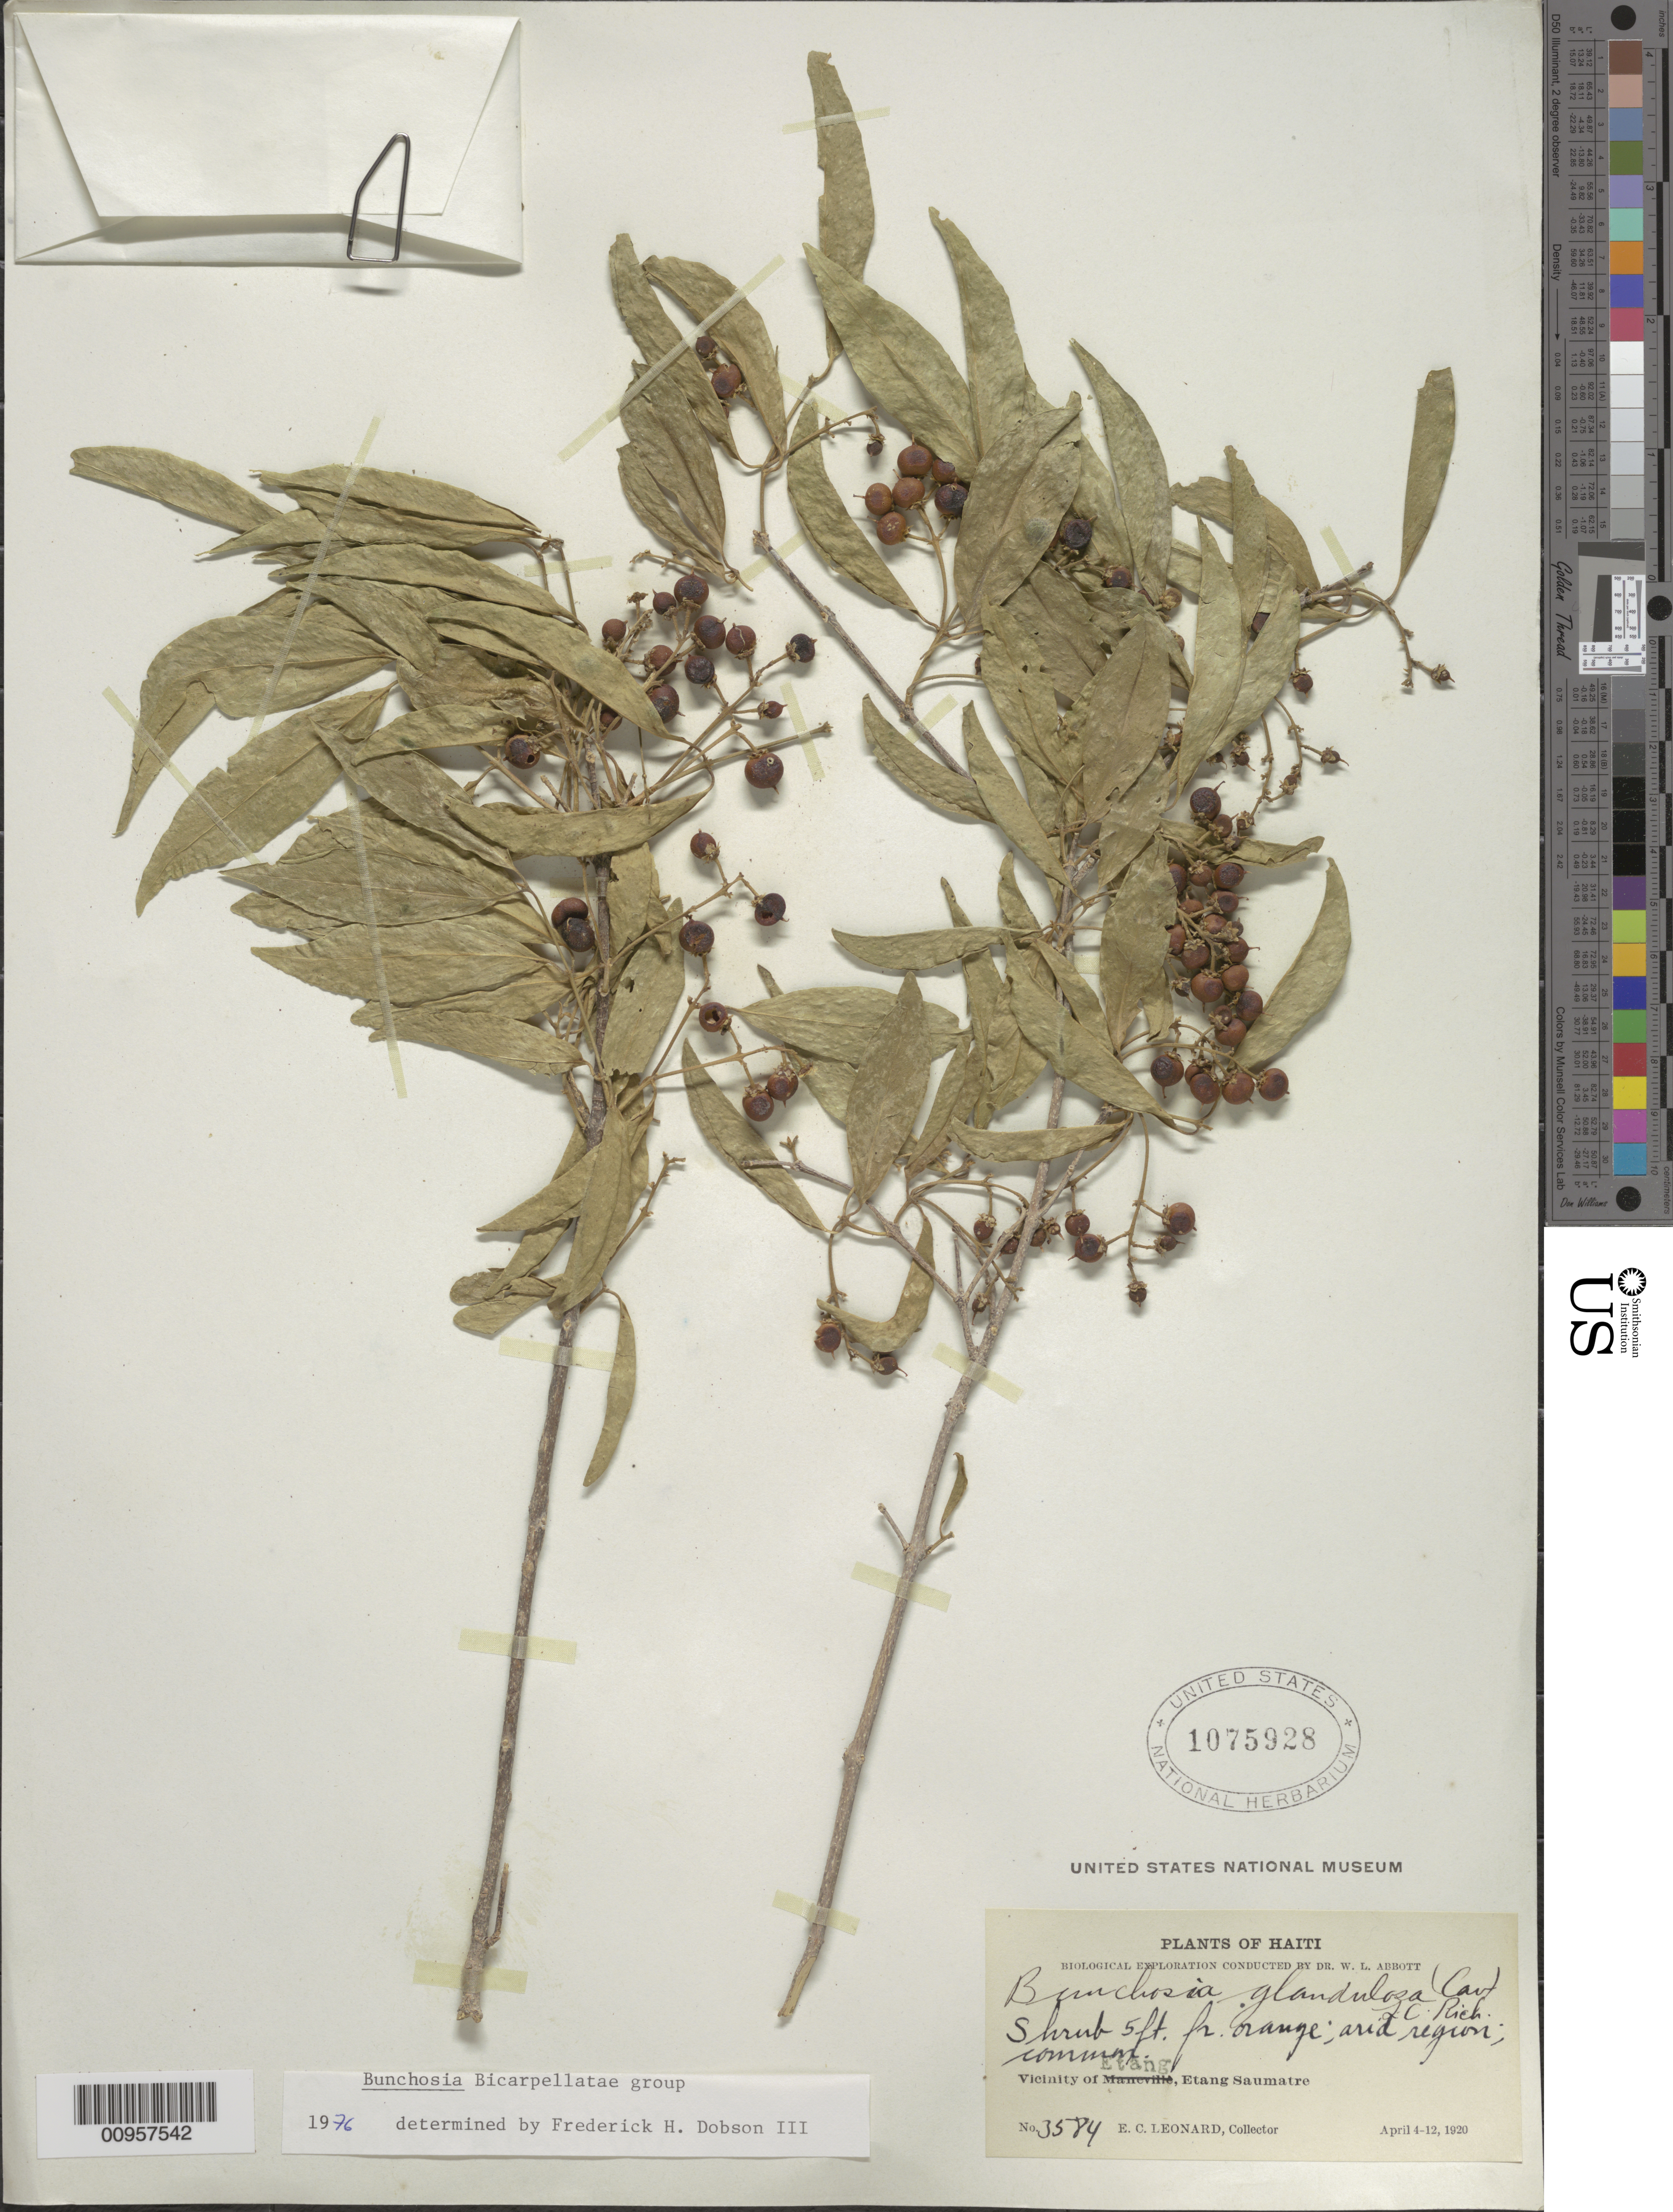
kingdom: Plantae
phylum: Tracheophyta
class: Magnoliopsida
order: Malpighiales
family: Malpighiaceae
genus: Bunchosia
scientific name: Bunchosia glandulosa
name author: (Cav.) DC.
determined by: Dobson, Frederick H.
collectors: E. C. Leonard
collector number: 3584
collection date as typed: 04 Apr 1920 to 12 Apr 1920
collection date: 1920-04-04/1920-04-12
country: Haiti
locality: Vicinity of Etang, Etang Saumatre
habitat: Arid region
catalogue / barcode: US 1075928